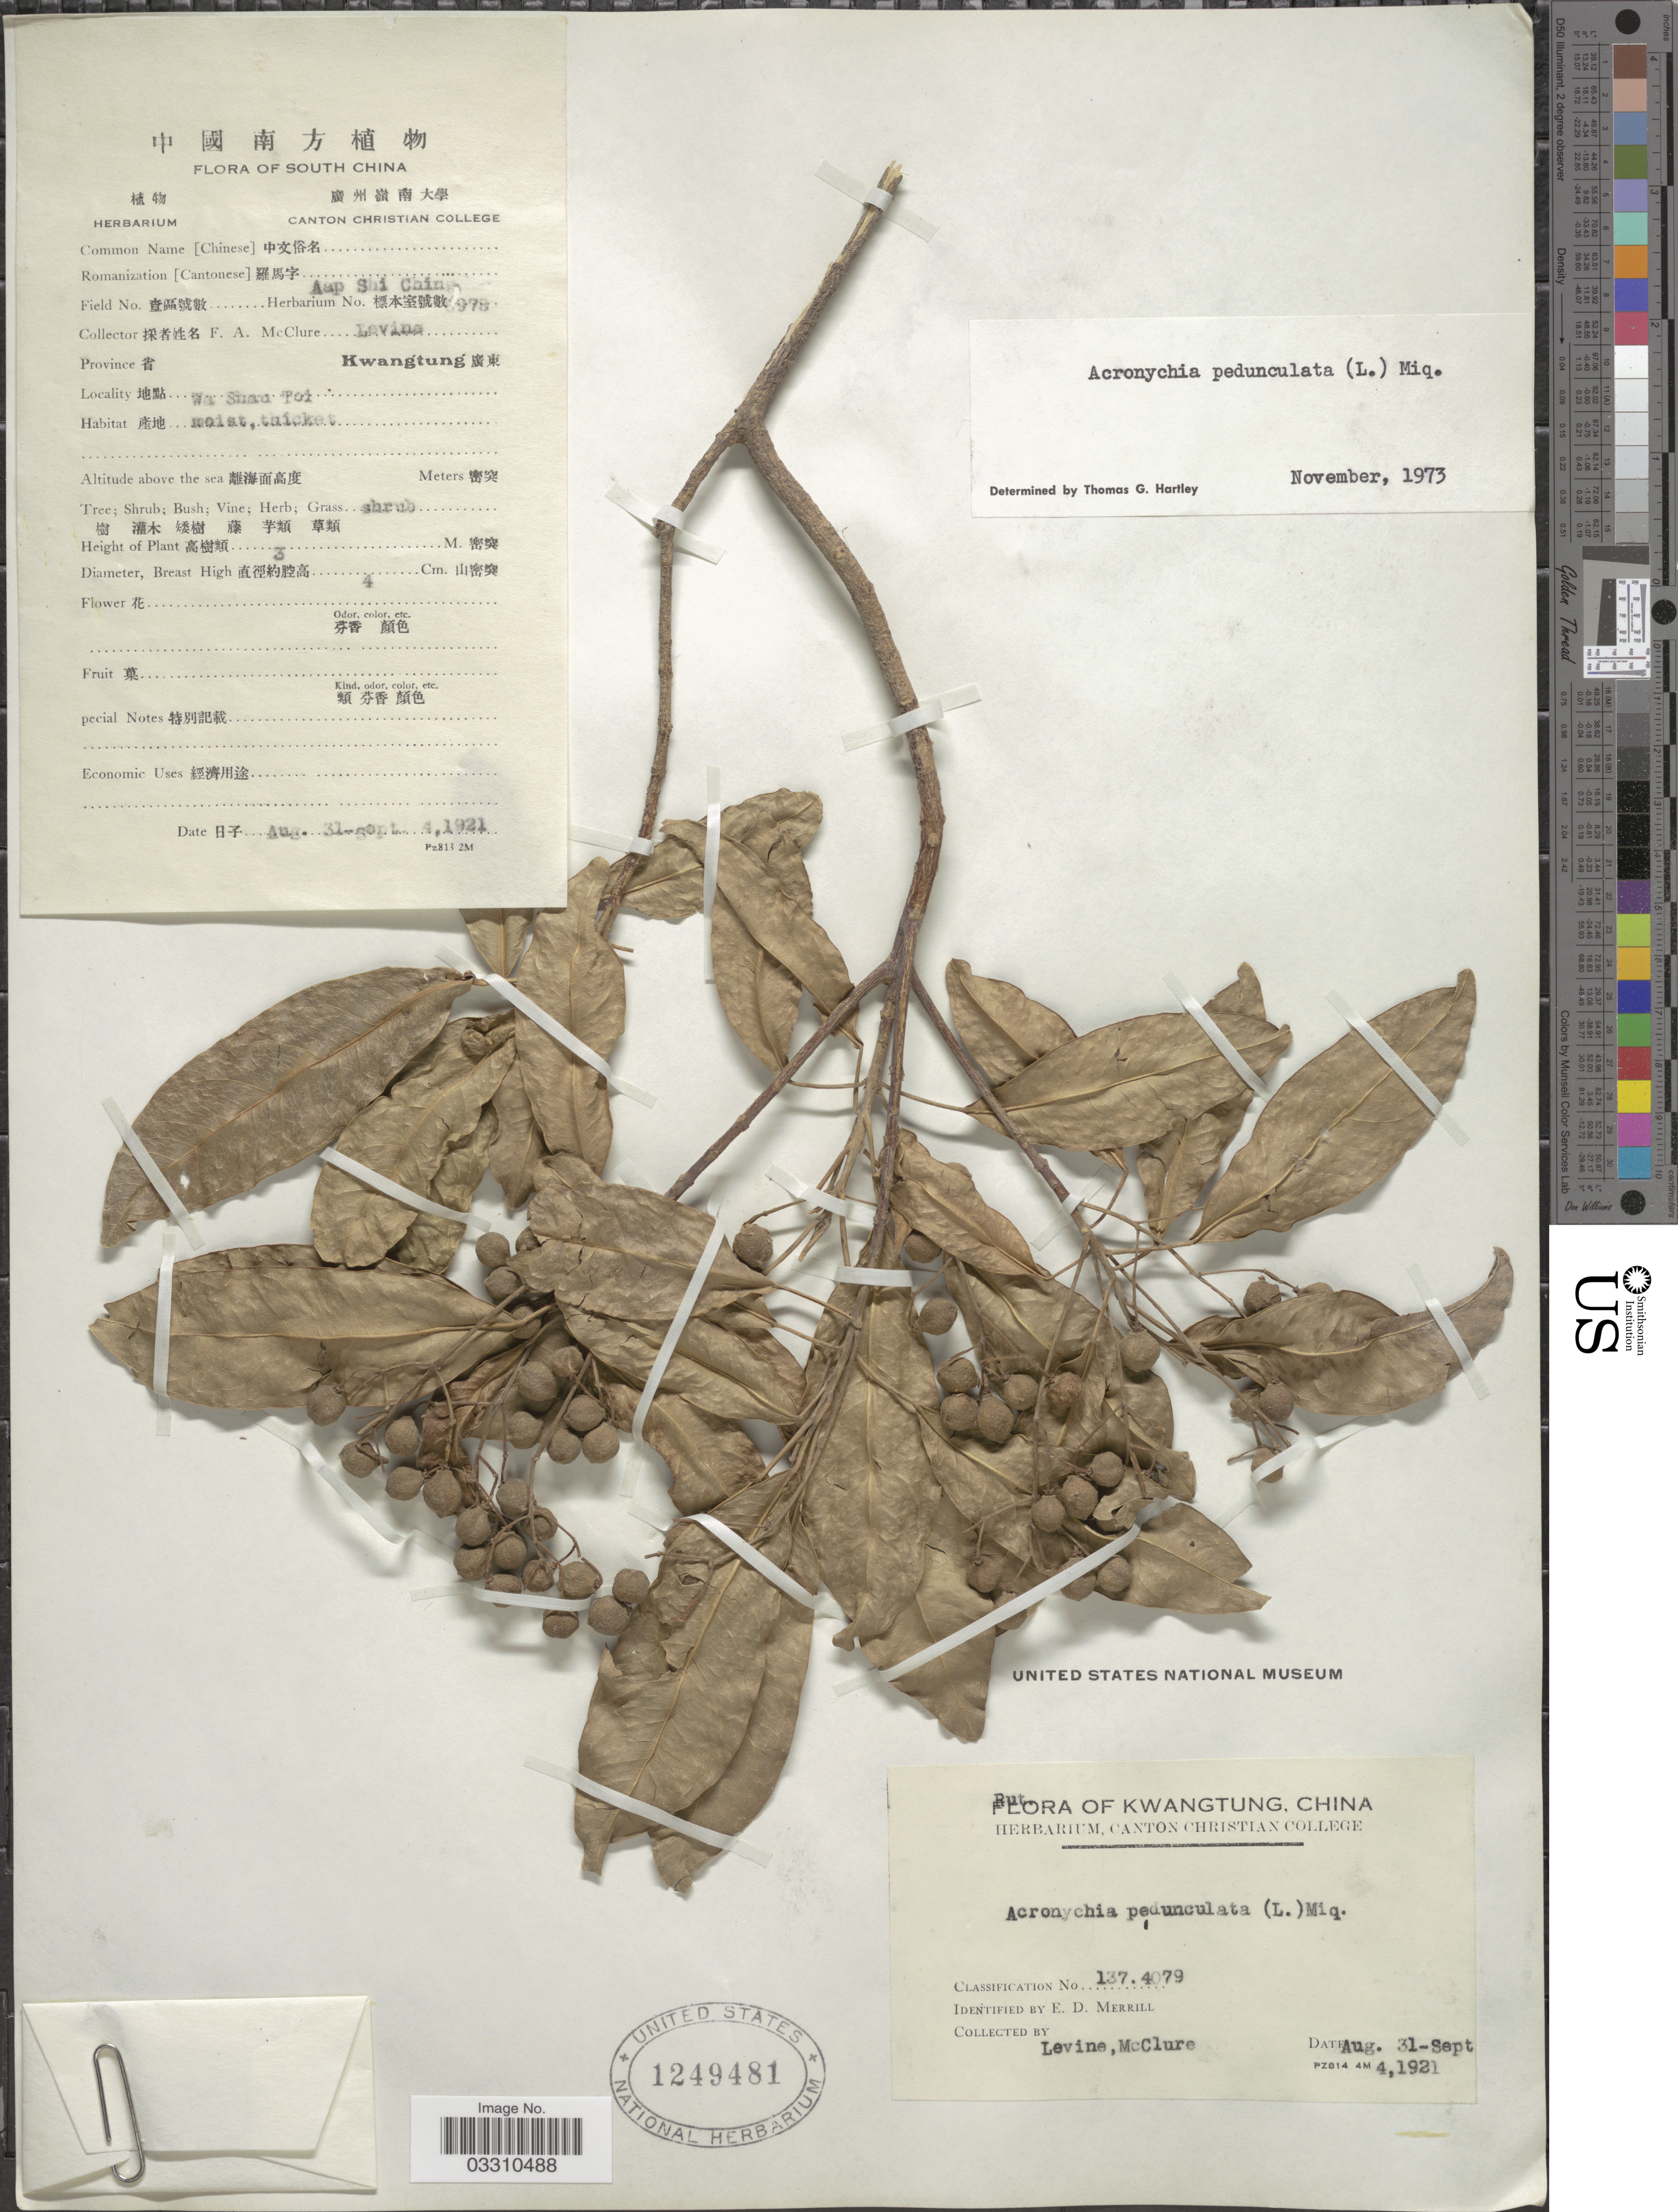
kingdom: Plantae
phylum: Tracheophyta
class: Magnoliopsida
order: Sapindales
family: Rutaceae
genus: Acronychia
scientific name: Acronychia pedunculata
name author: (L.) Miq.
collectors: F. A. McClure & -. Levine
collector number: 6978*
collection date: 1921-08-31/1921-09-04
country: China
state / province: Guangdong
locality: Kwangtung. Wa Shau Toi. Province X.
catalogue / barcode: US 1249481